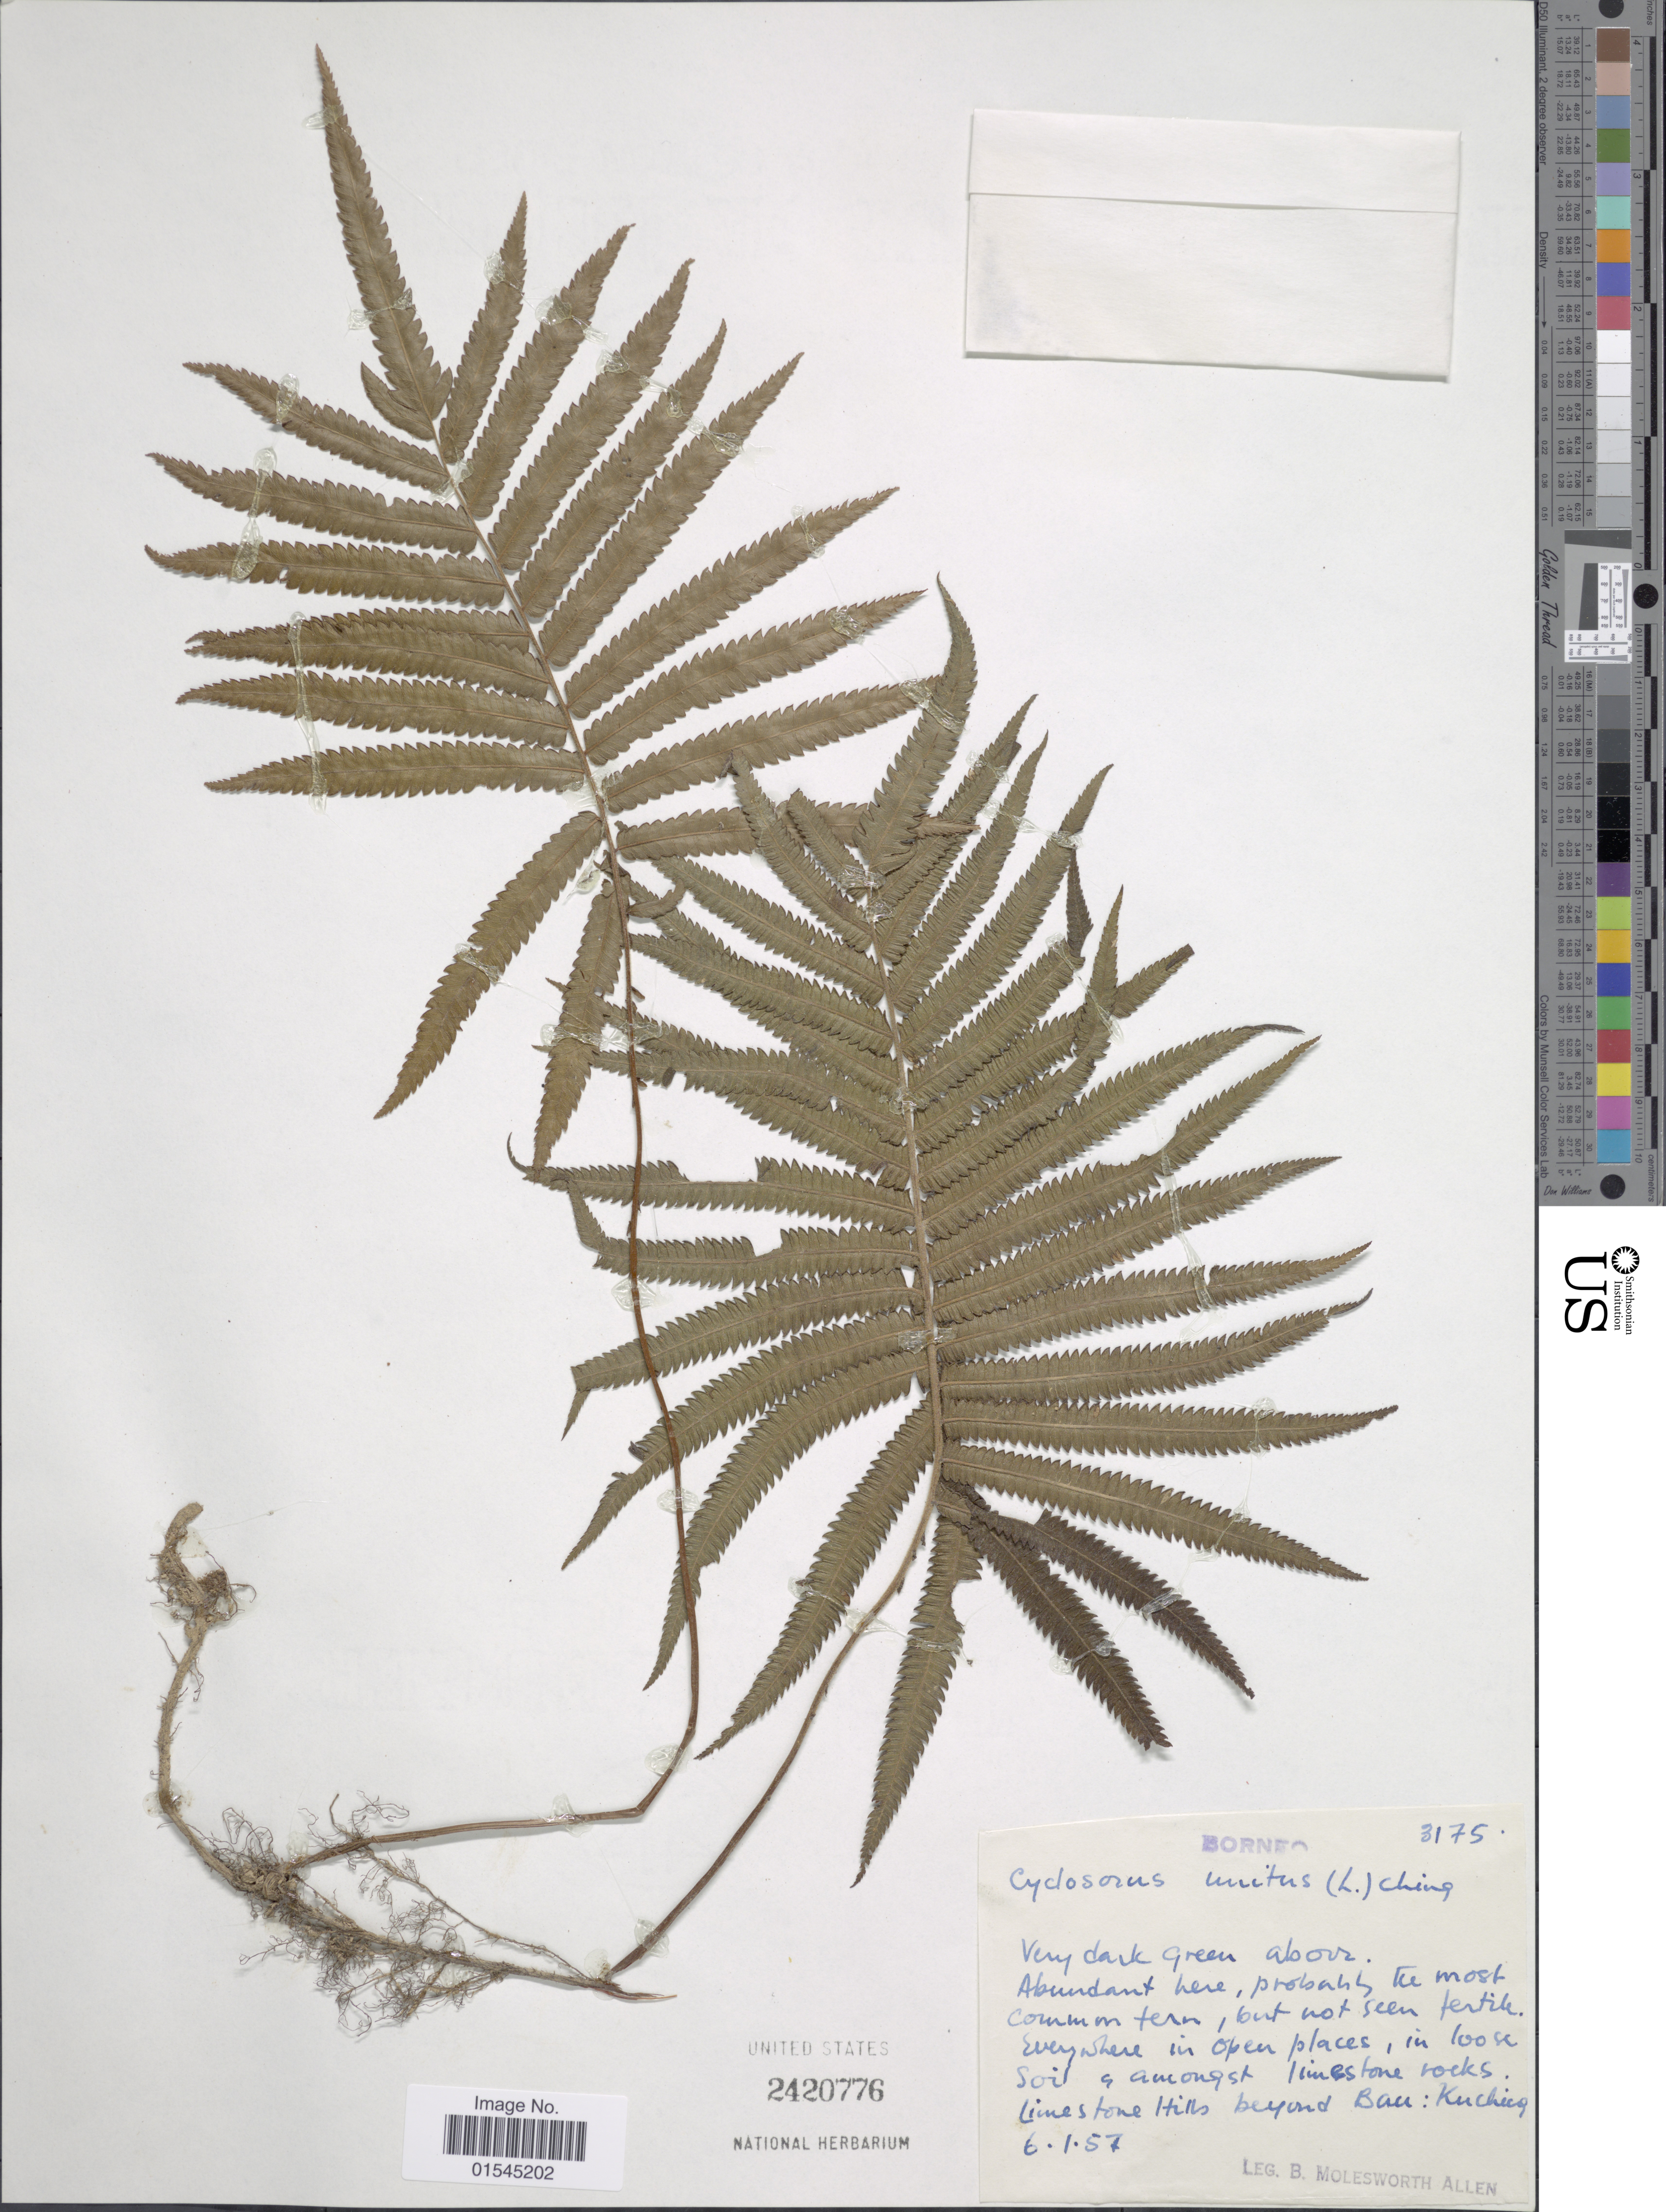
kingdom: Plantae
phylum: Tracheophyta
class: Polypodiopsida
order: Polypodiales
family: Thelypteridaceae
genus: Sphaerostephanos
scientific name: Sphaerostephanos unitus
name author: (L.) Holttum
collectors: B. E. G. Molesworth-Allen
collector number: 3175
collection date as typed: Transcribed d/m/y: 6/1/57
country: Malaysia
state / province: Sarawak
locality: Limestone hills beyond Bau: Kuching.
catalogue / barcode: US 2420776